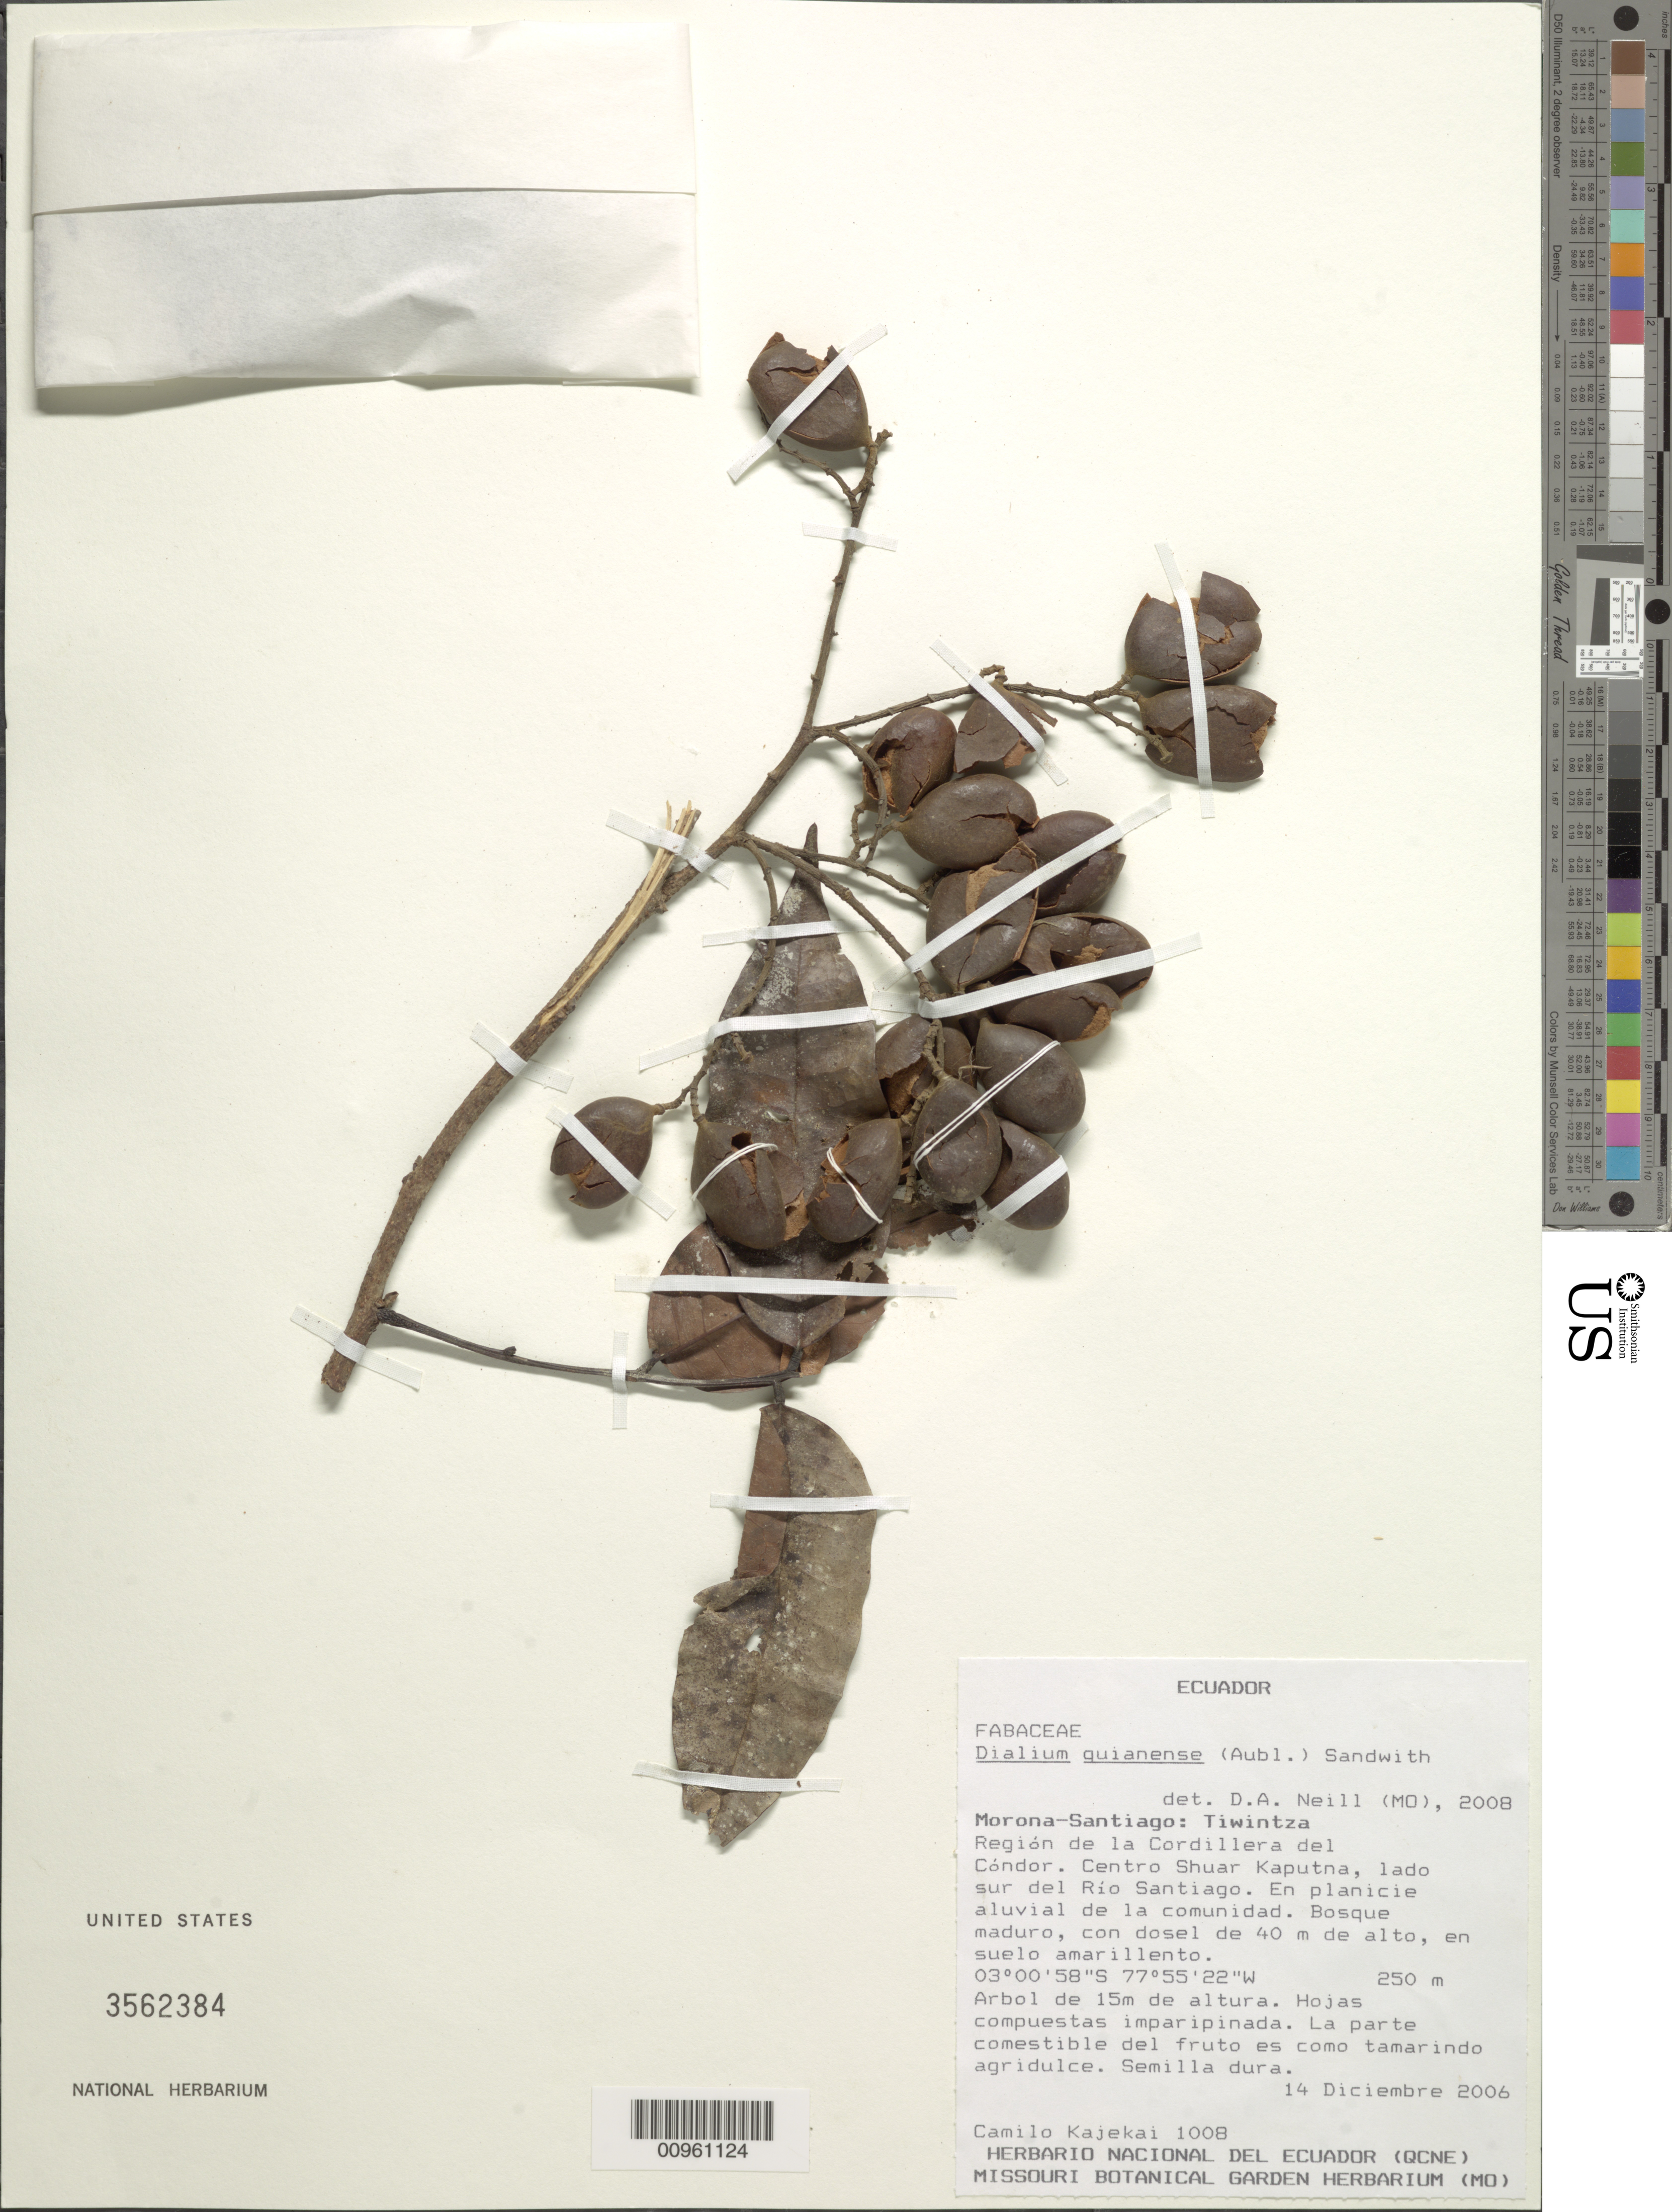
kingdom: Plantae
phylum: Tracheophyta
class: Magnoliopsida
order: Fabales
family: Fabaceae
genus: Dialium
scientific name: Dialium guianense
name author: (Aubl.) Sandwith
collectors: C. Kajekai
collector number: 1008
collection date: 2006-12-14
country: Ecuador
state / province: Morona-Santiago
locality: Tiwintza, region de la Cordillera del Condor, Centro Shuar Kaputna, lado sur del Rio Santiago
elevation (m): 250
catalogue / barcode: US 3562384